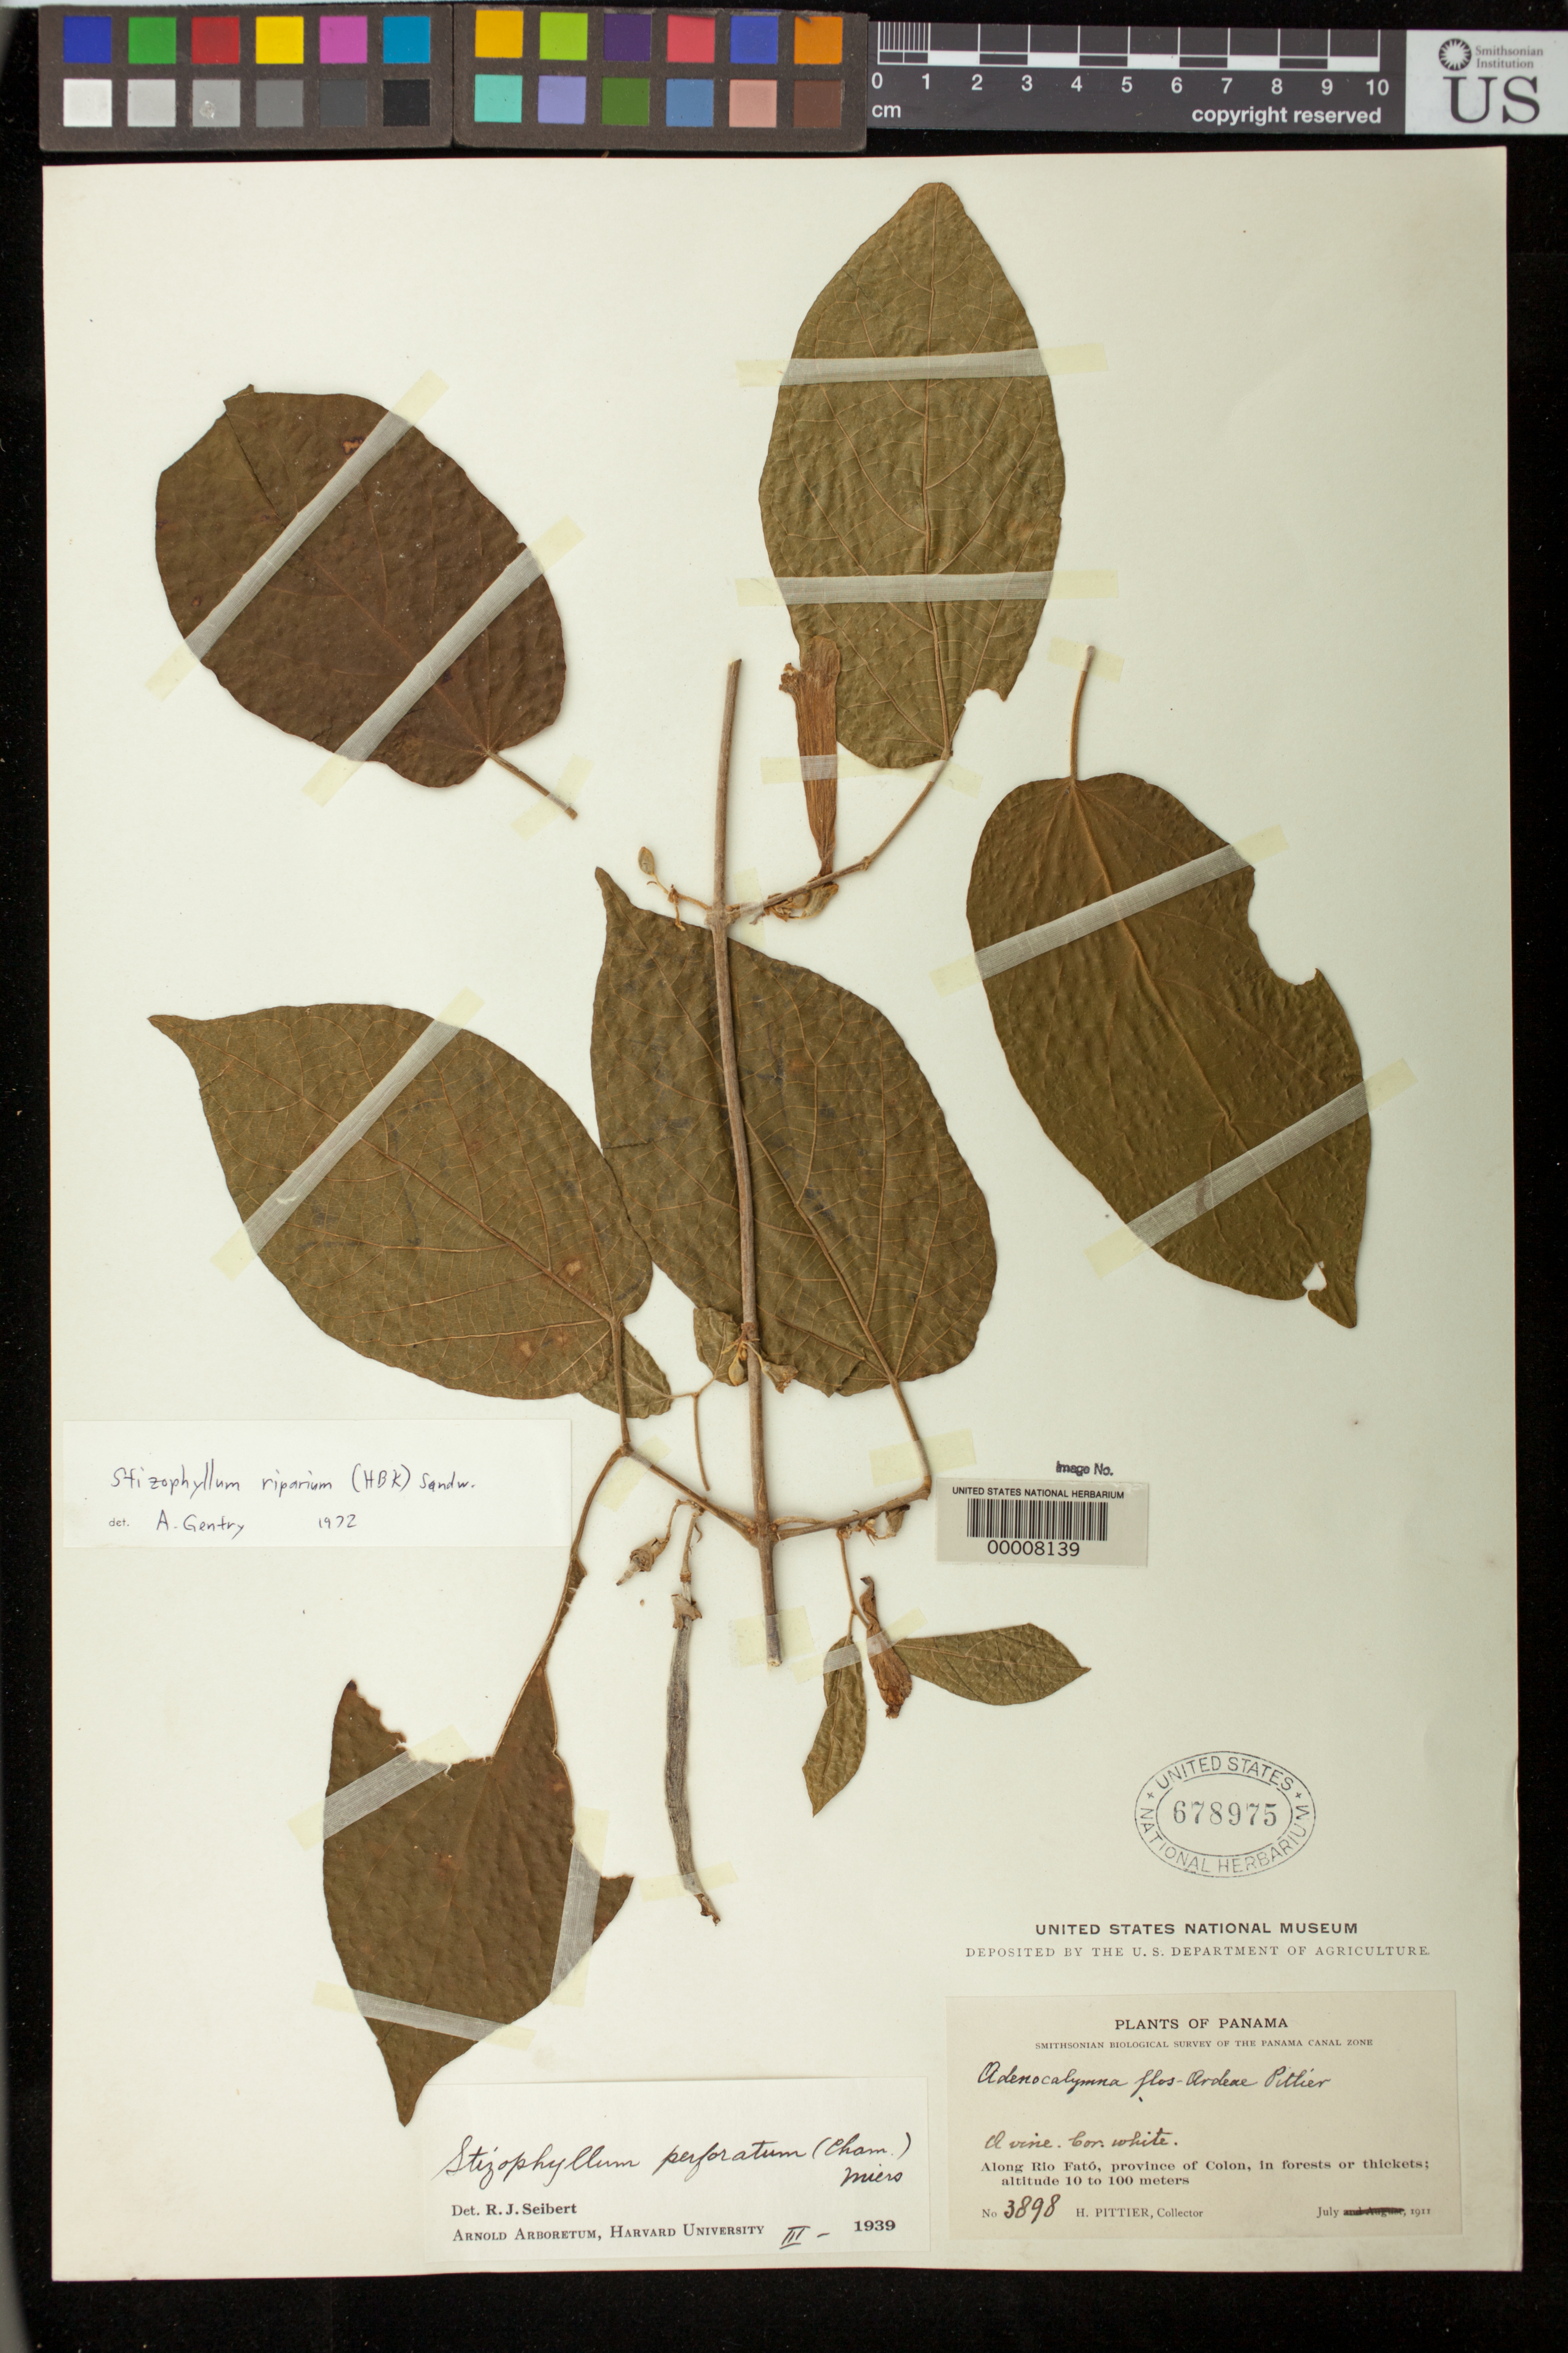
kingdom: Plantae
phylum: Tracheophyta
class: Magnoliopsida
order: Lamiales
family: Bignoniaceae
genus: Adenocalymma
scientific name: Adenocalymma flos-ardeae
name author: Pittier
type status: Isotype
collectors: H. F. Pittier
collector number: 3898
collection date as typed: July and August, 1911 [cited as 9 Jul 1911 in protologue]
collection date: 1911-07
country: Panama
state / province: Colón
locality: Panama Canal Zone. Along Rio Fató, province of Colon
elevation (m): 10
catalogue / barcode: US 678975